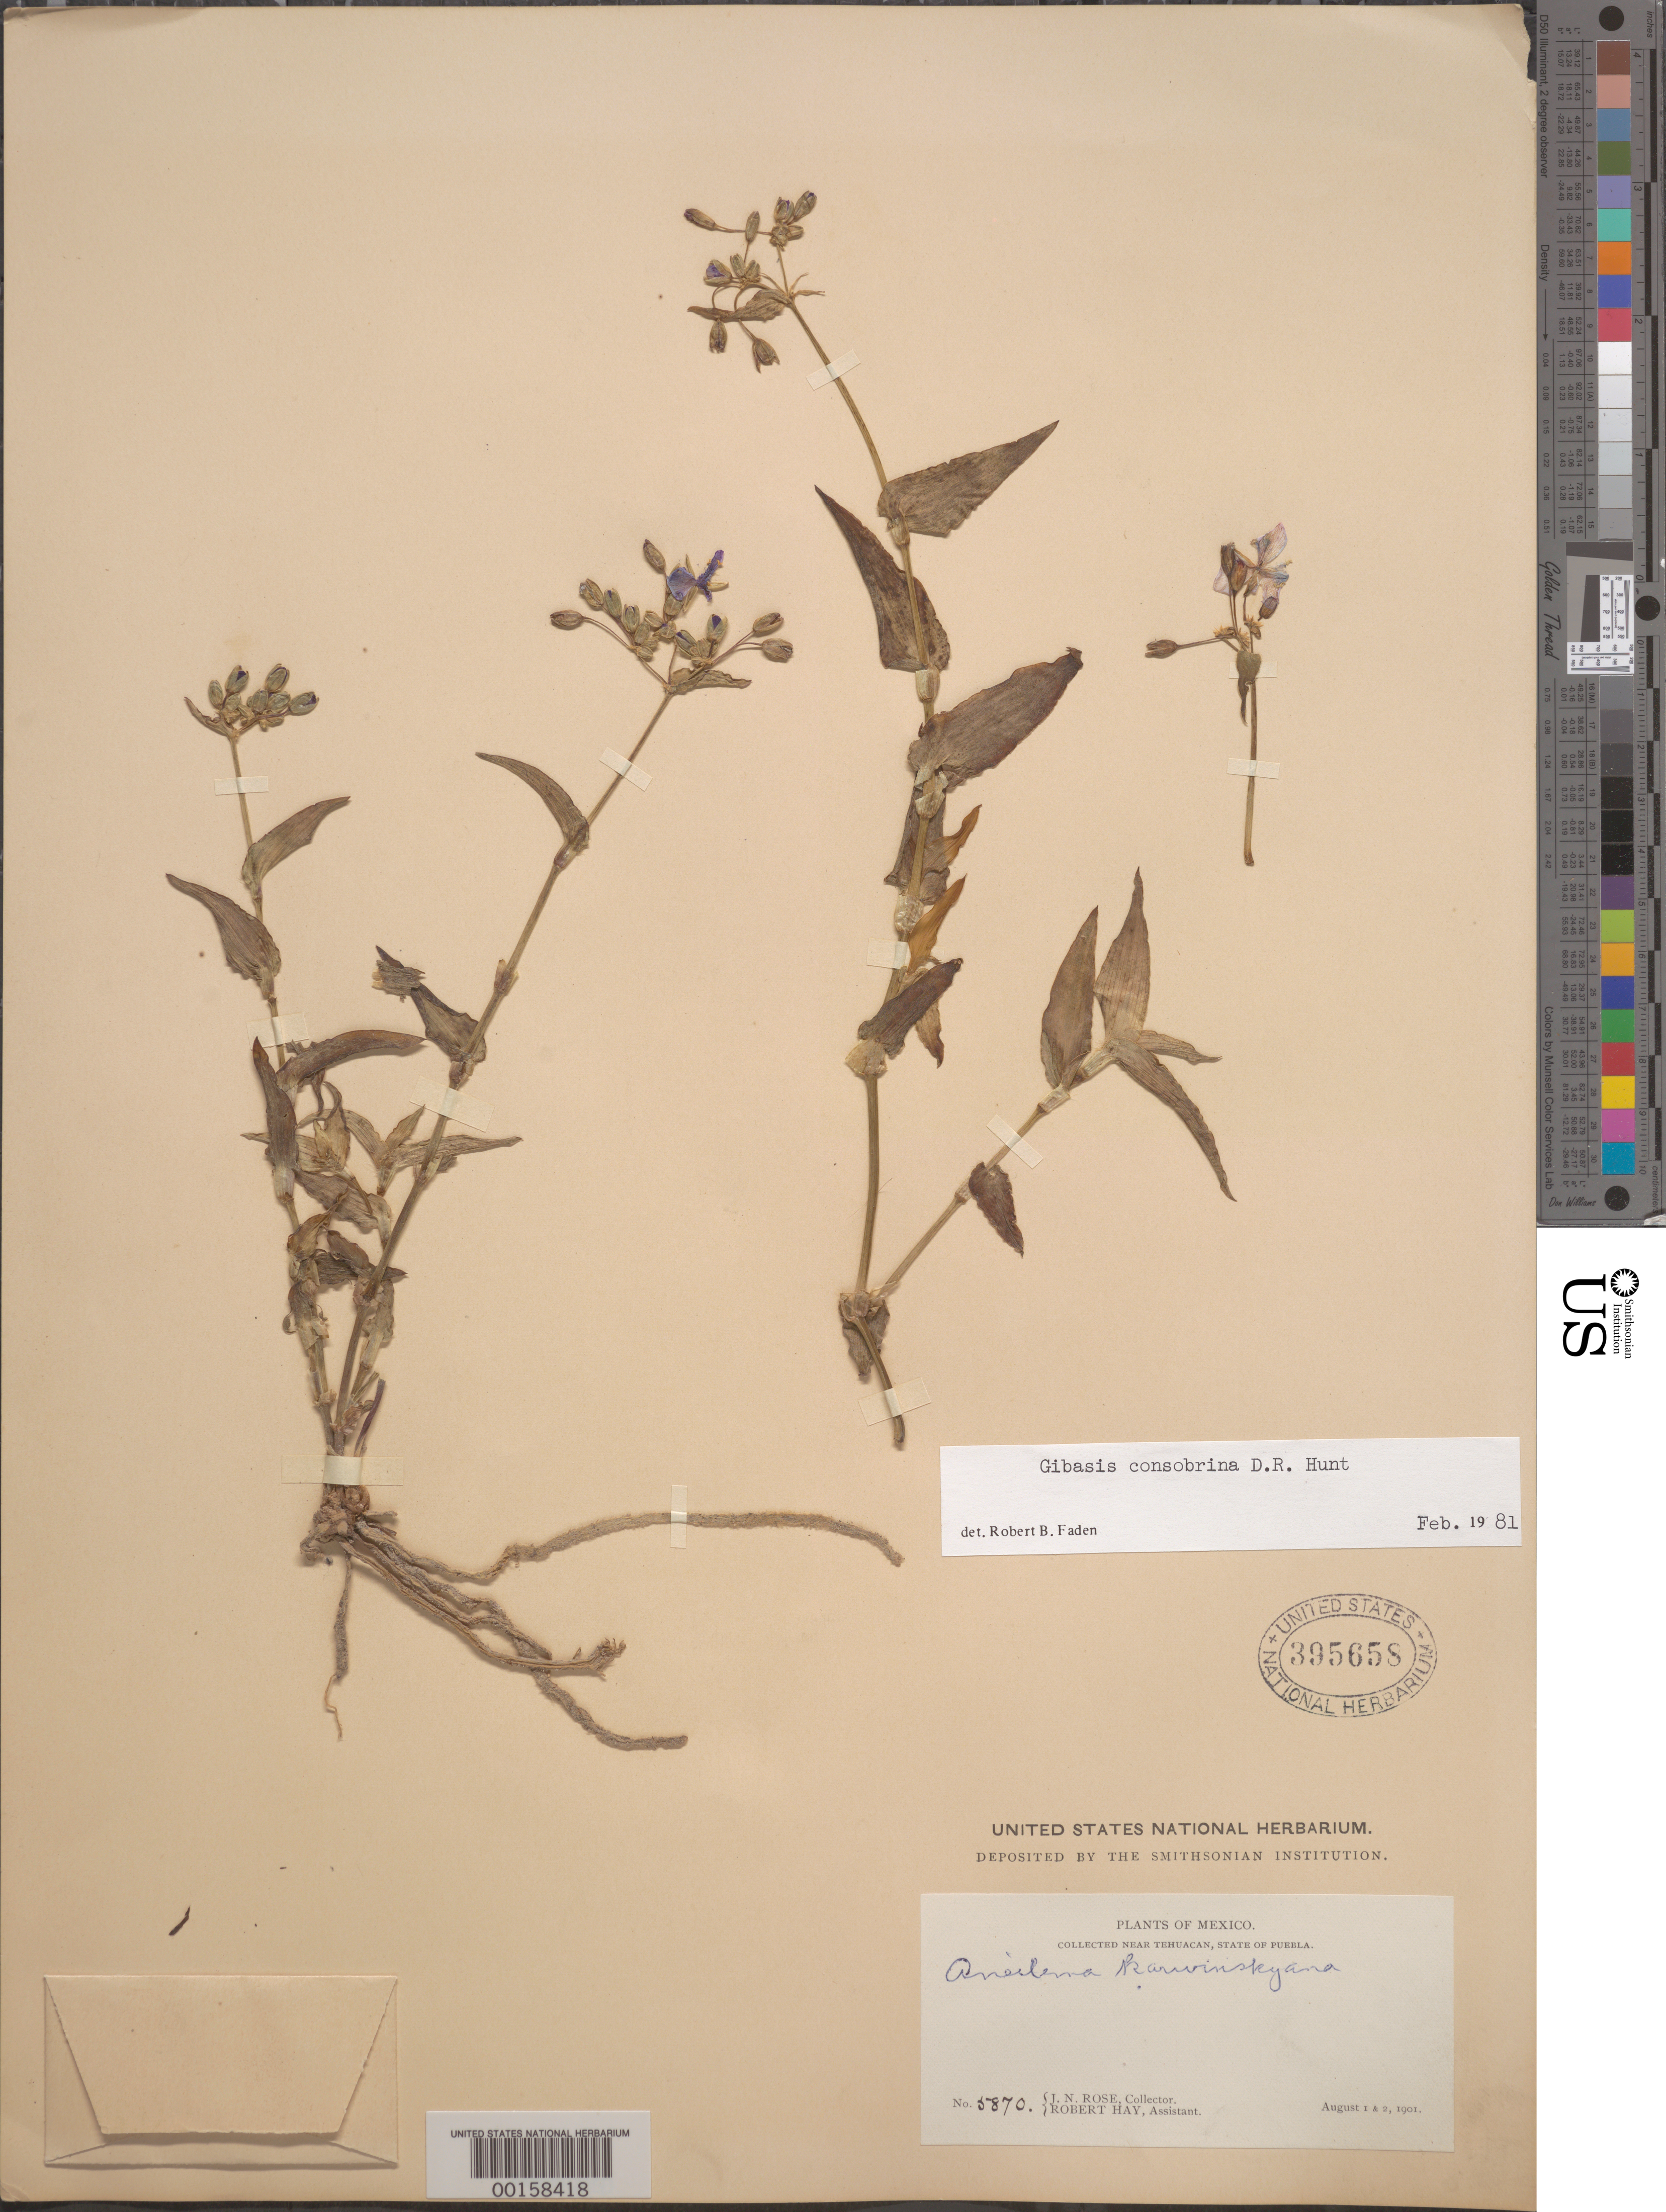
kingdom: Plantae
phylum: Tracheophyta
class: Liliopsida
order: Commelinales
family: Commelinaceae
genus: Gibasis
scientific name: Gibasis consobrina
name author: D.R. Hunt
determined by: Faden, Robert B., (US), Smithsonian Institution - National Museum of Natural History (UNITED STATES)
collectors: J. N. Rose & R. H. Hay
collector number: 5870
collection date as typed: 01 Aug 1901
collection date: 1901-08-01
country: Mexico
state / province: Puebla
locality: Near Tehuacan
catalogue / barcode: US 395658